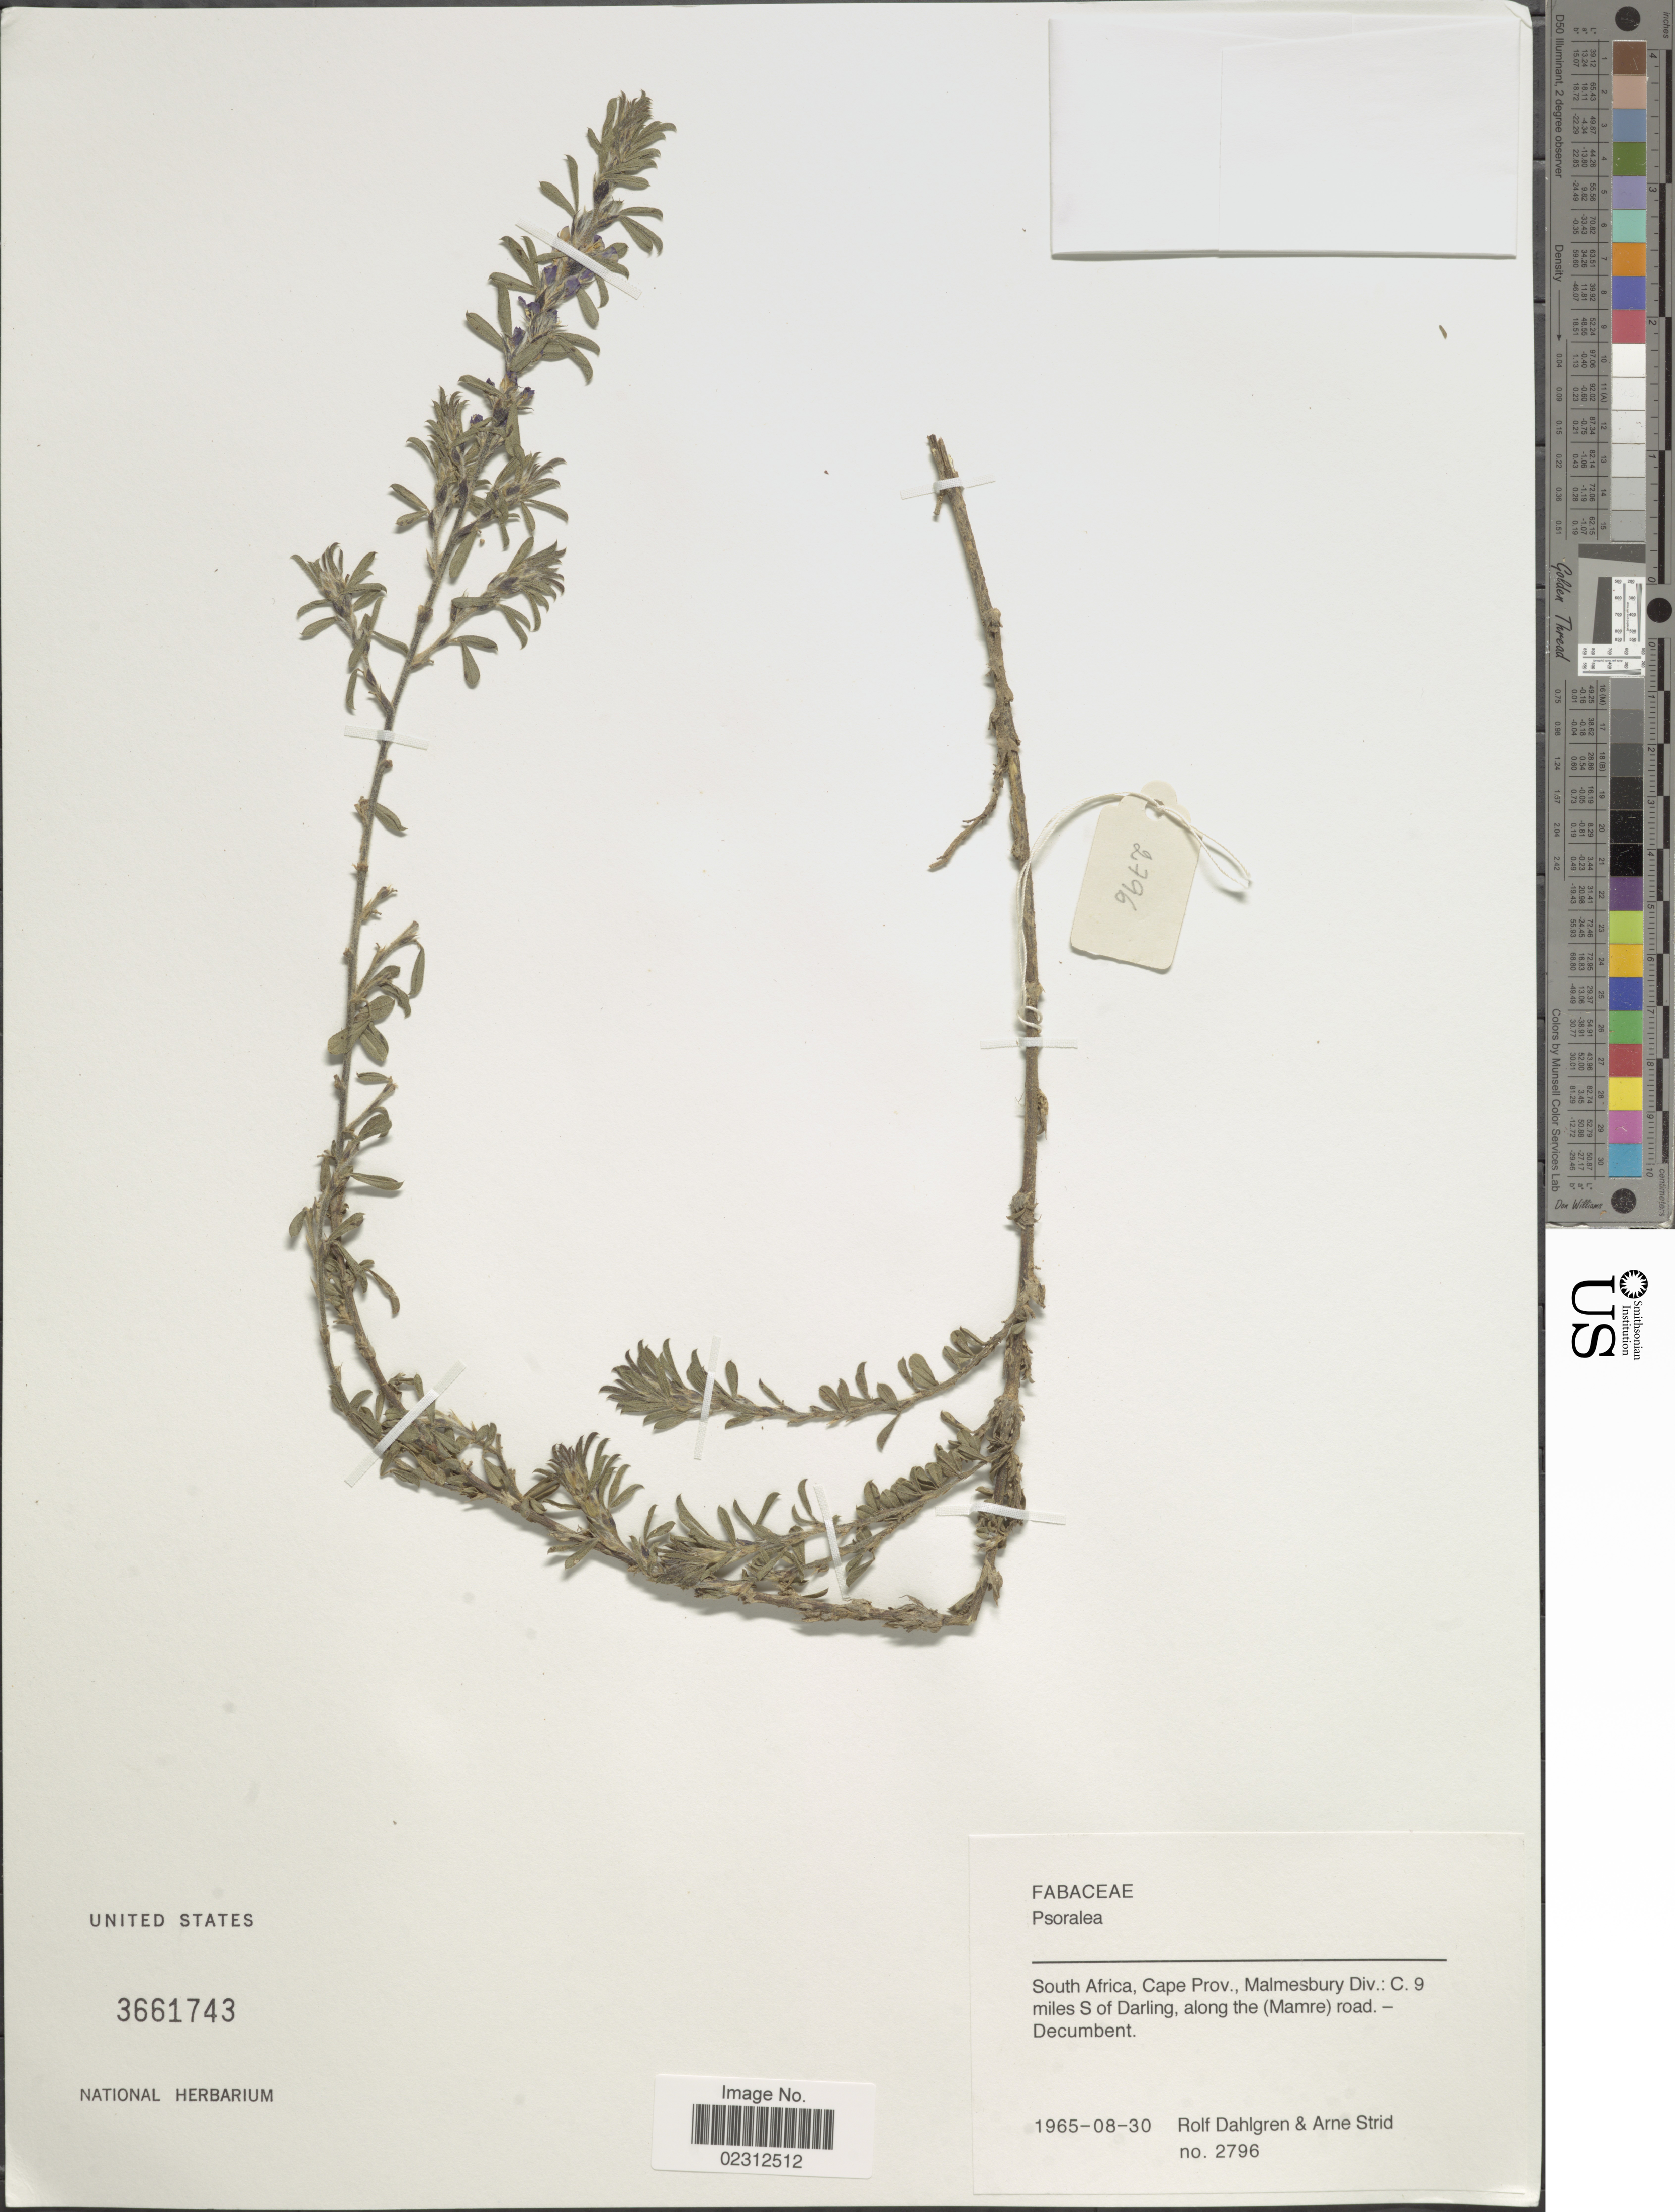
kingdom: Plantae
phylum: Tracheophyta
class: Magnoliopsida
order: Fabales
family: Fabaceae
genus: Psoralea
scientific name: Psoralea sp.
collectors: R. Dahlgren & A. Strid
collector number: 2796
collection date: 1965-08-30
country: South Africa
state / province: Western Cape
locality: Malmesbury Div.: C. 9 miles S of Darling, along the (Mamre) road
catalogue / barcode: US 3661743